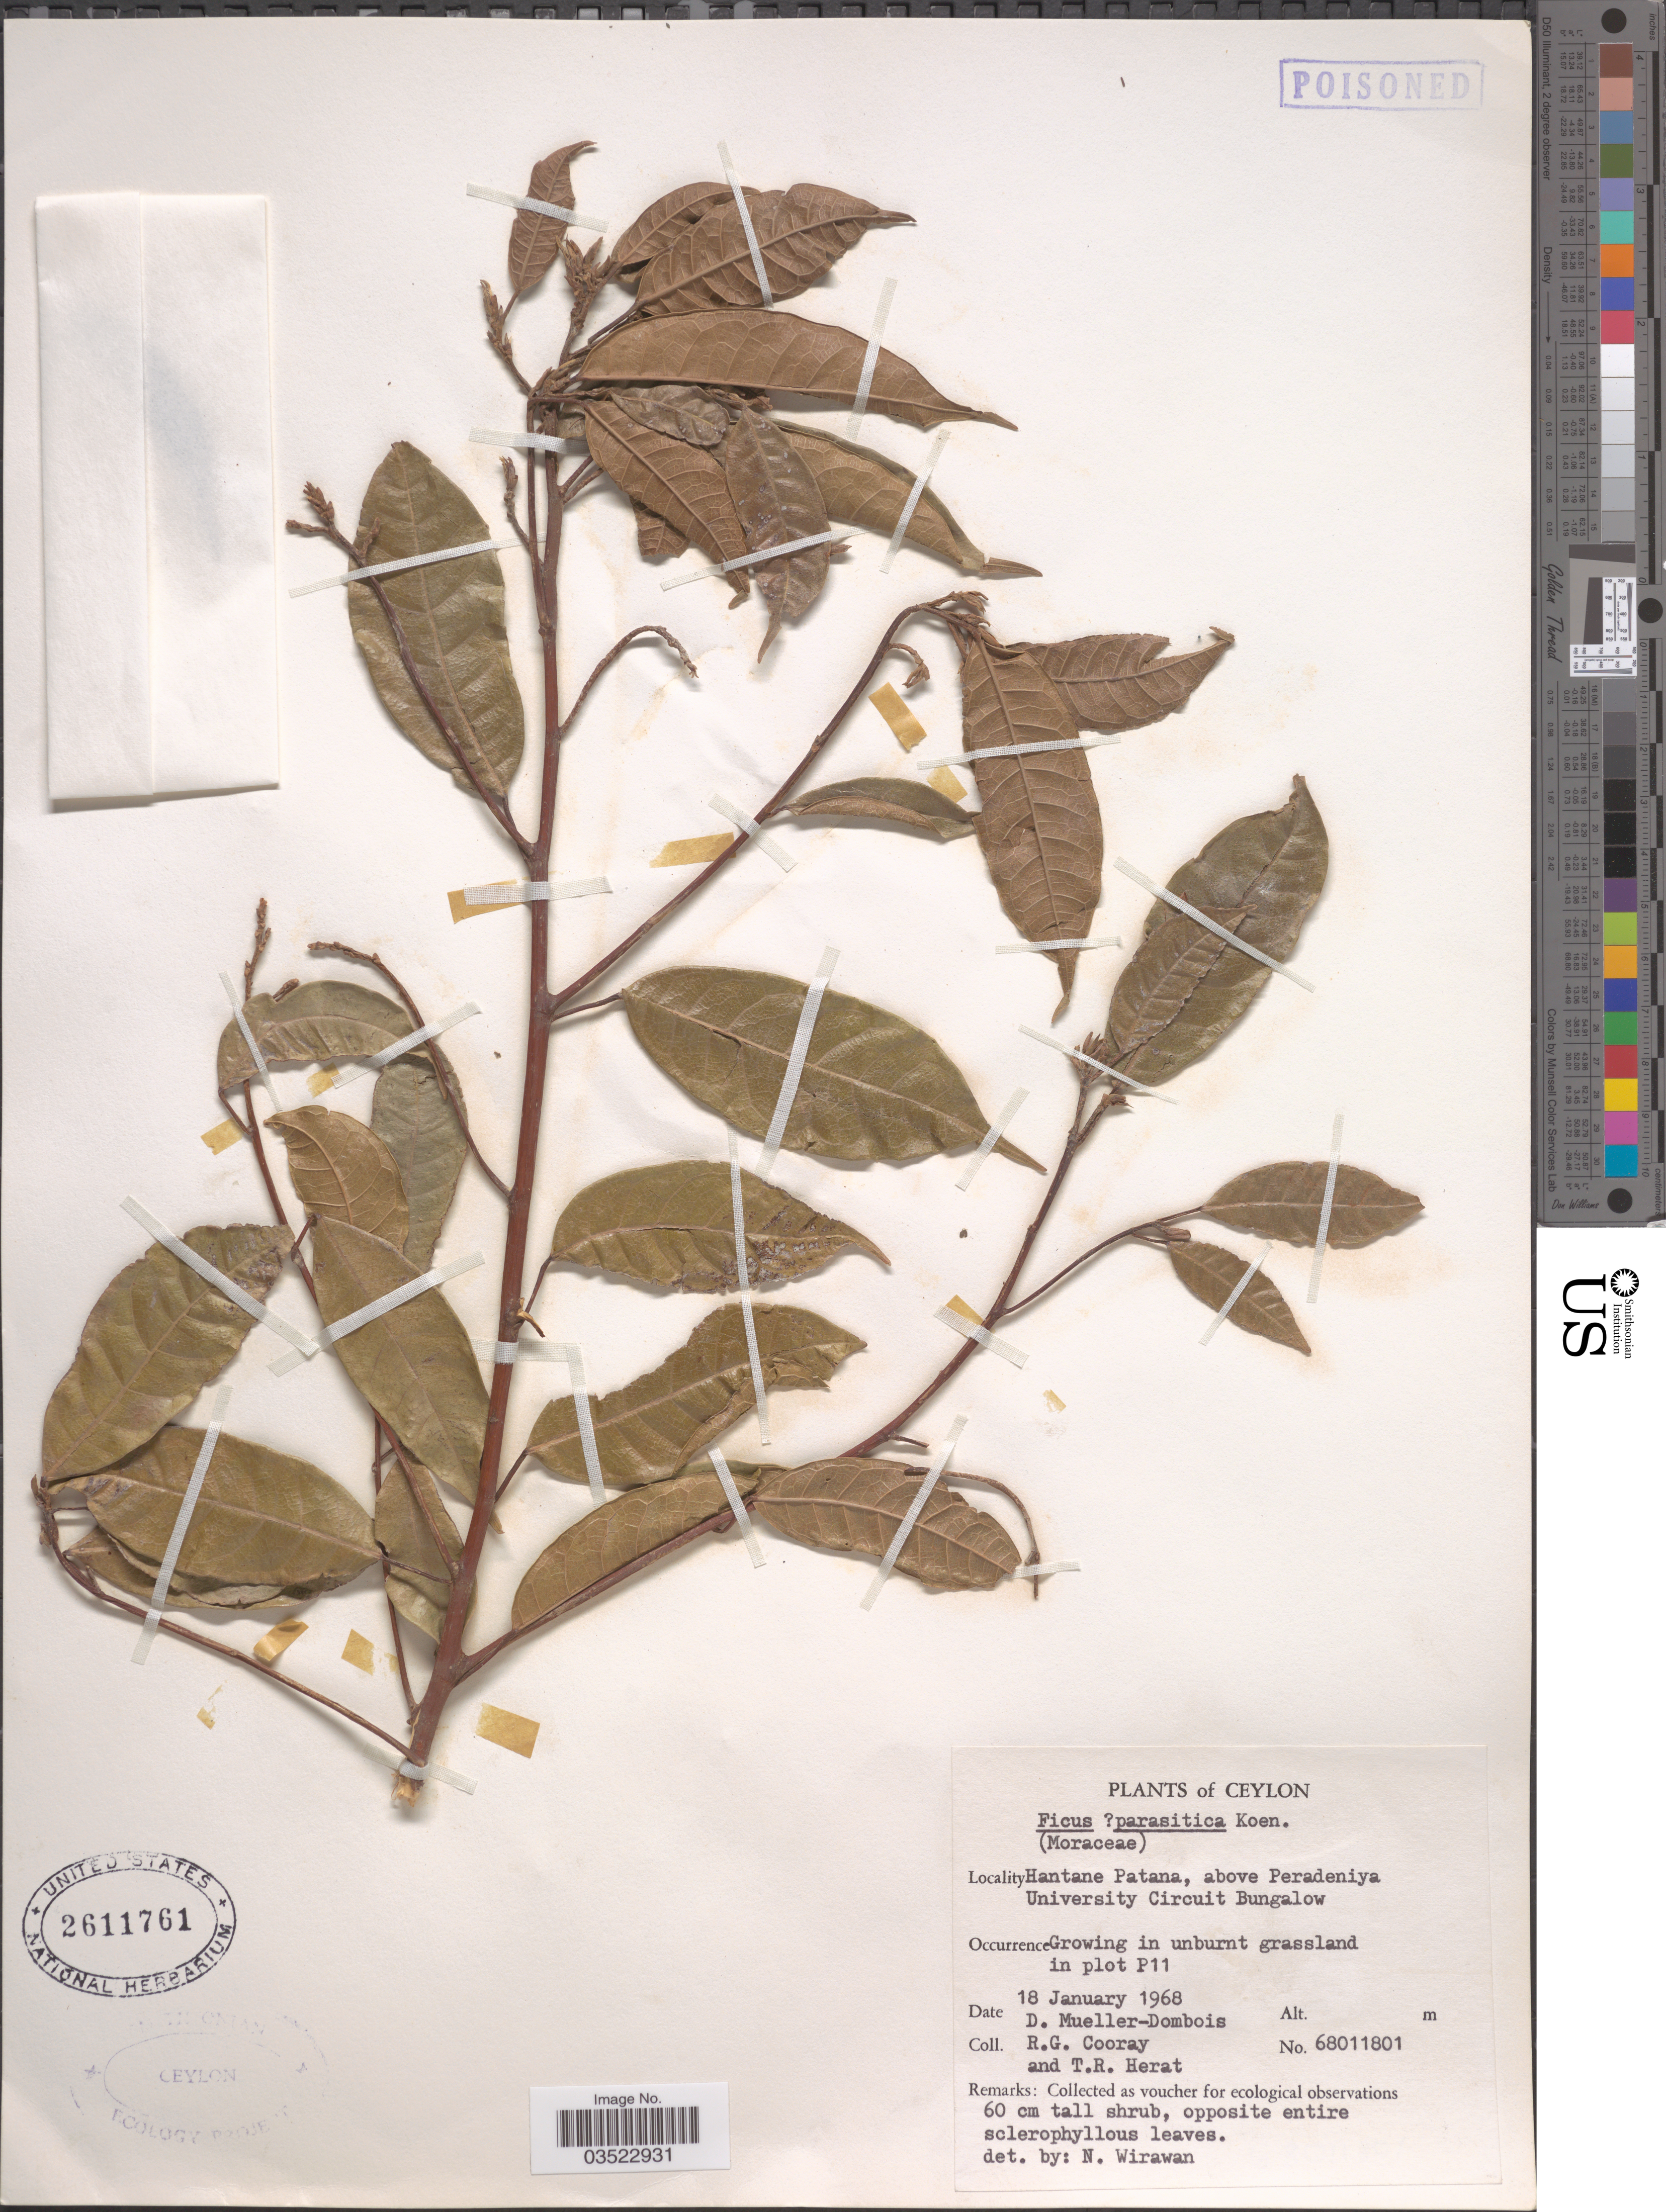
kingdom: Plantae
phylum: Tracheophyta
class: Magnoliopsida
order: Rosales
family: Moraceae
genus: Ficus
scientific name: Ficus tinctoria subsp. parasitica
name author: (J. Koenig ex Willd.) Corner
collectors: D. Mueller-Dombois, R. Cooray & T. R. Herat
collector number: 68011801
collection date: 1968-01-18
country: Sri Lanka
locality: Ceylon. Hantane Patana, above Peradeniya University Circuit Bungalow. In plot P11.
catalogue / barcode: US 2611761